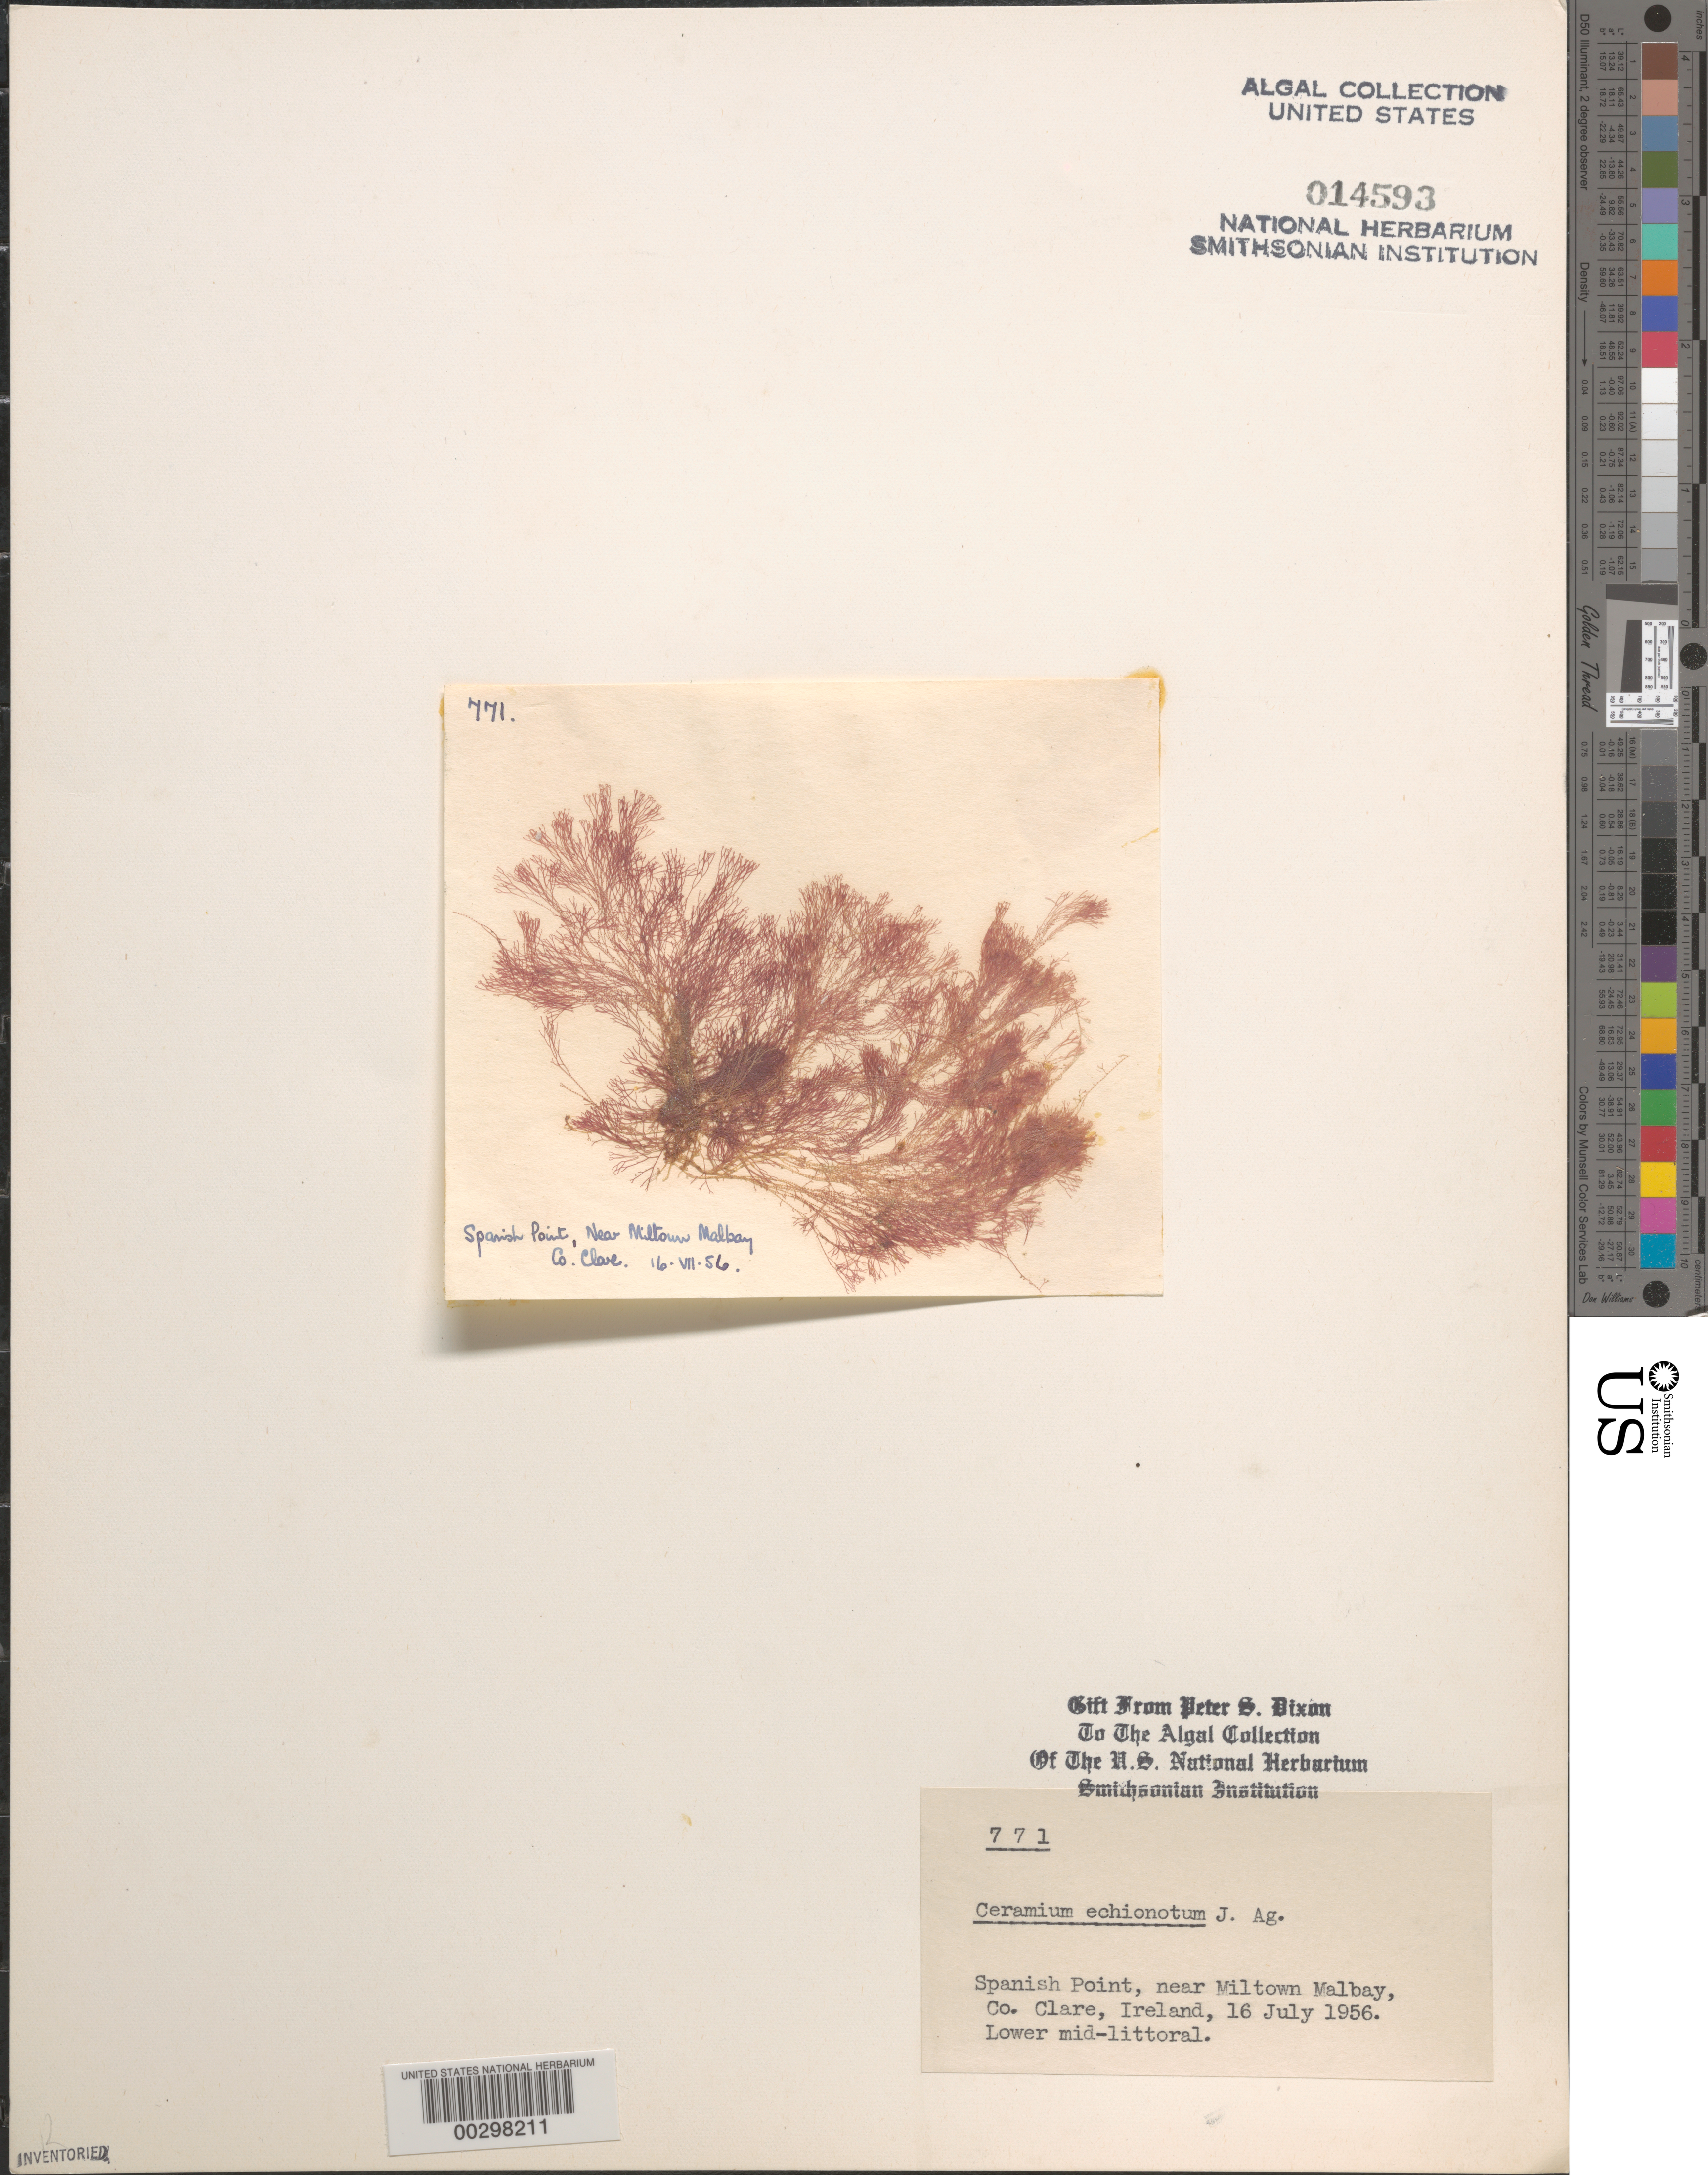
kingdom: Plantae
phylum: Rhodophyta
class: Florideophyceae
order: Ceramiales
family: Ceramiaceae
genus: Ceramium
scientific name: Ceramium echionotum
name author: J. Agardh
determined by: Dixon, P. S.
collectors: P. S. Dixon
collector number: PSD 771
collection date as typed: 16 Jul 1956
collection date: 1956-07-16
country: Ireland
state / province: Munster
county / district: Clare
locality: Spanish Point, near Miltown Malbay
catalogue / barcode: US 14593